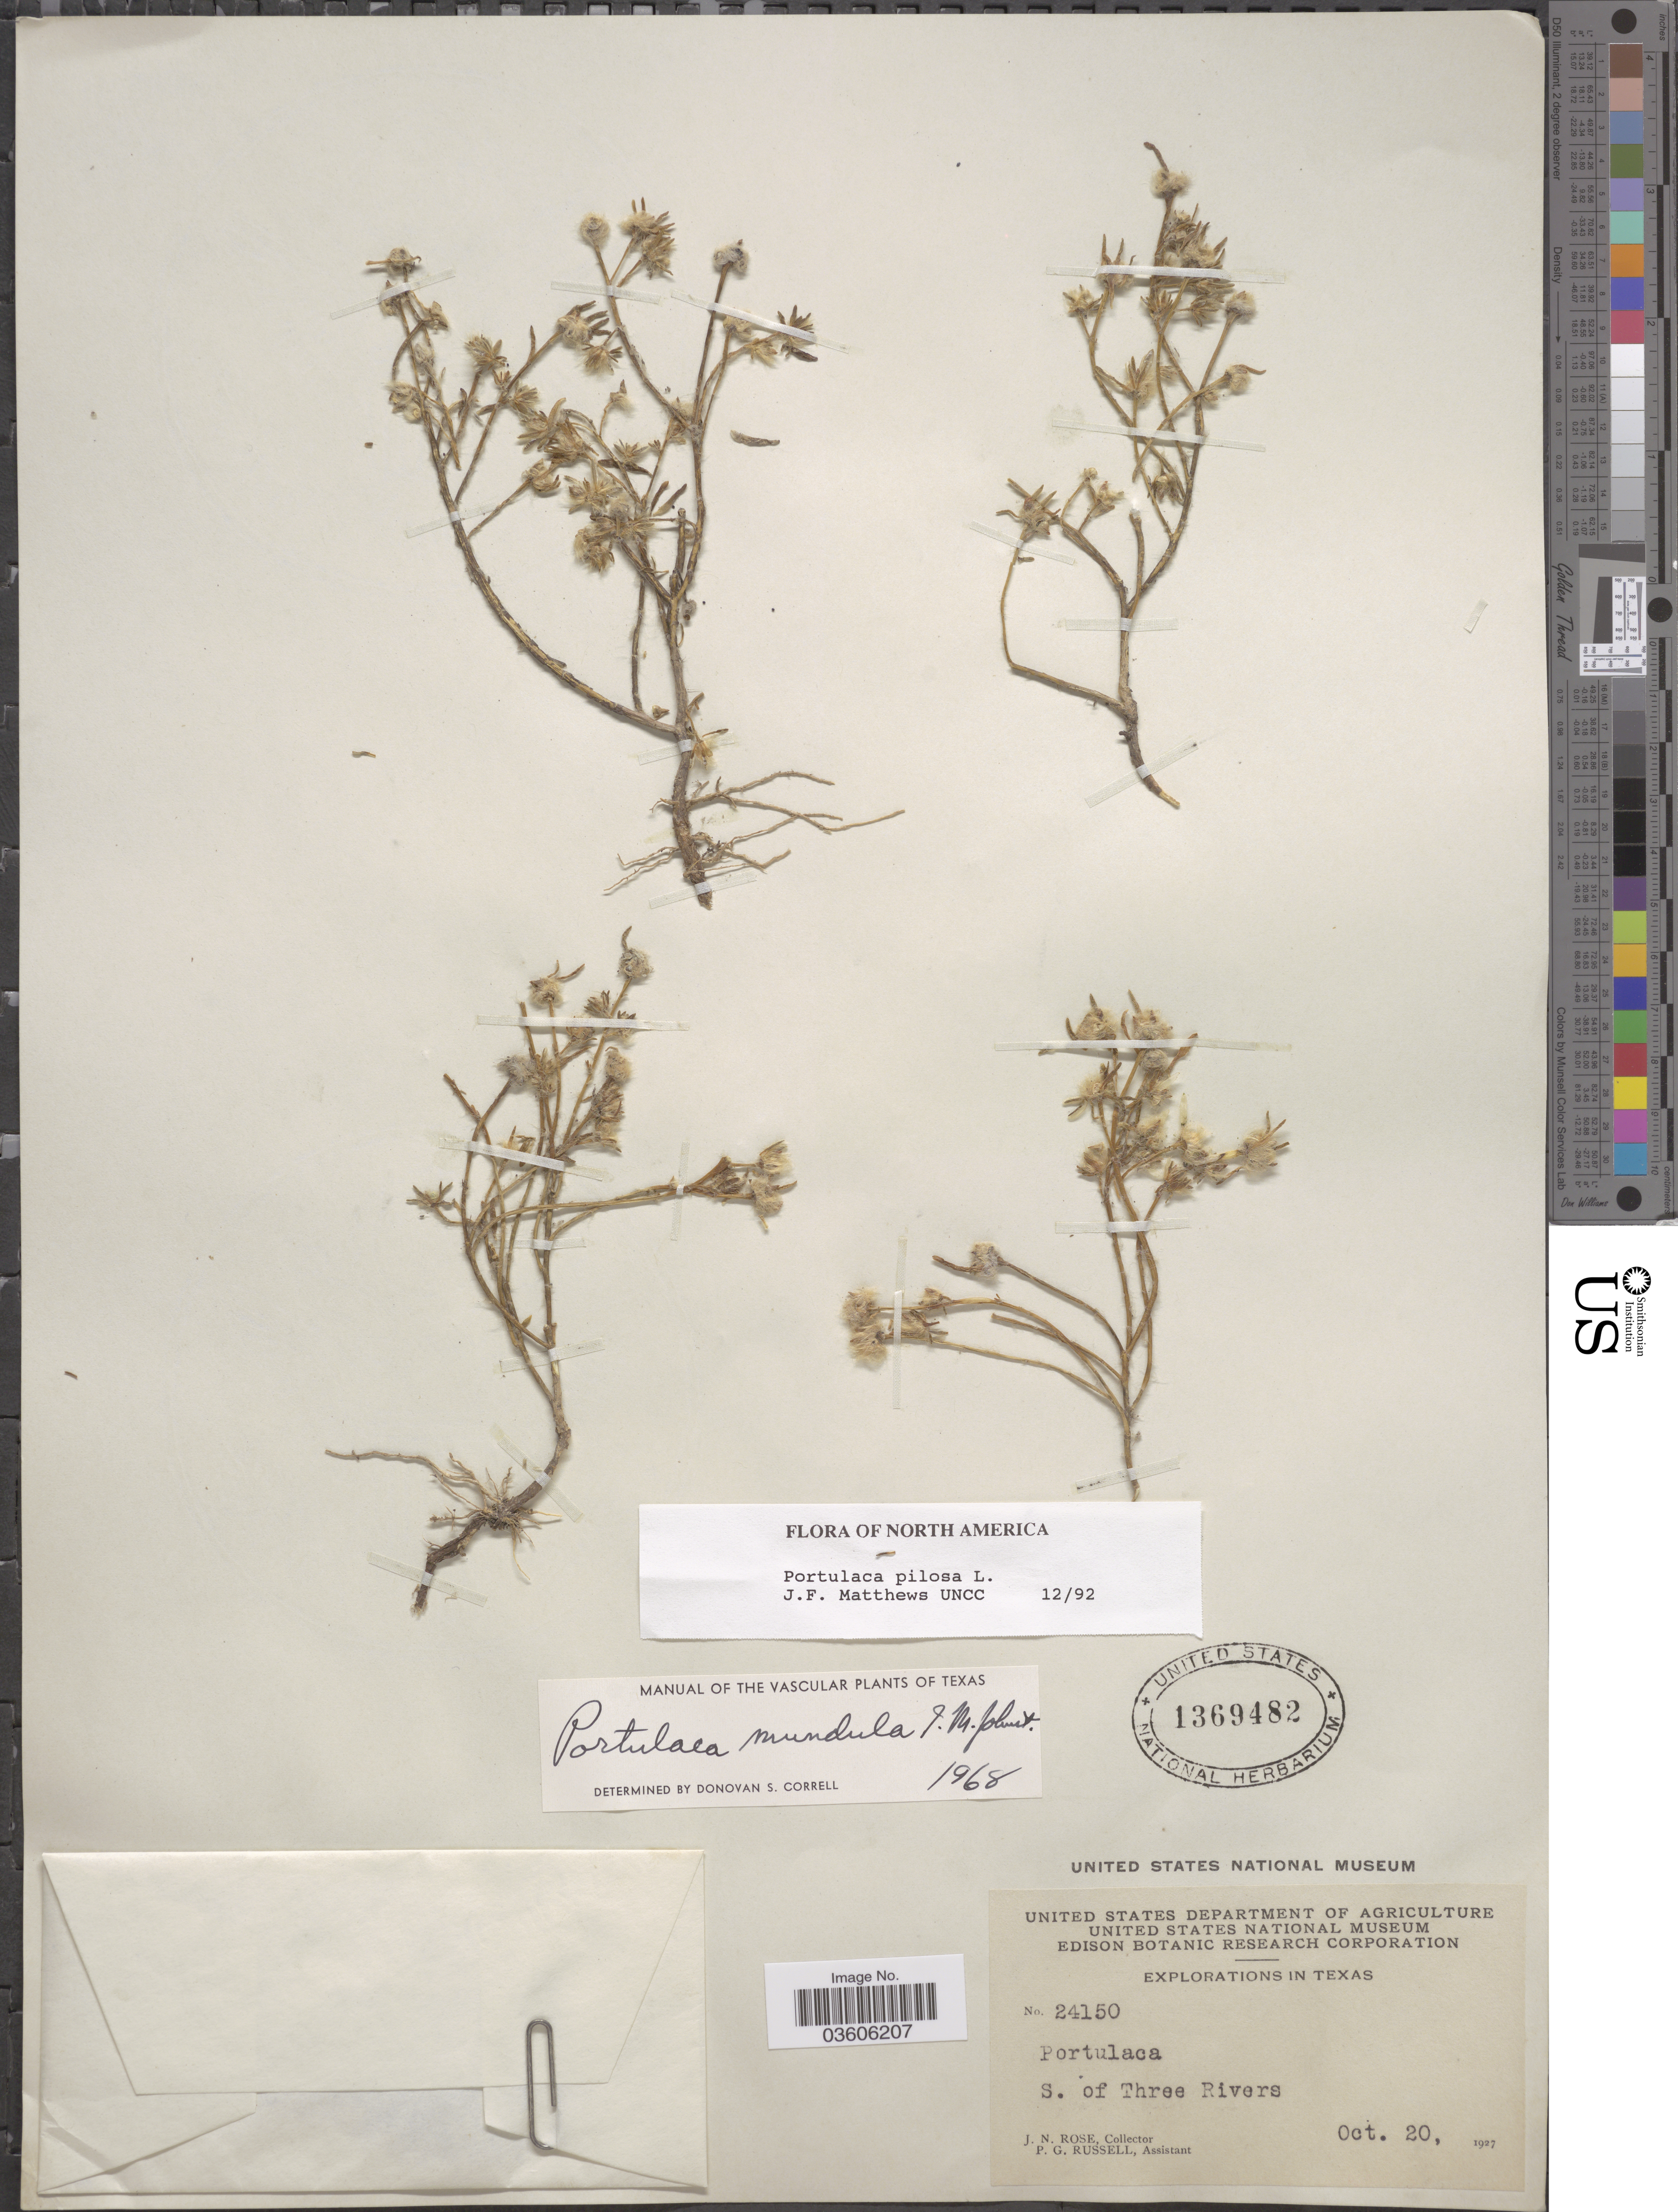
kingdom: Plantae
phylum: Tracheophyta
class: Magnoliopsida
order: Caryophyllales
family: Portulacaceae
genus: Portulaca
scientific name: Portulaca pilosa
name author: L.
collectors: J. N. Rose & P. G. Russell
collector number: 24150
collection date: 1927-10-20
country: United States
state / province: Texas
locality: S. of Three Rivers.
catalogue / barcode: US 1369482